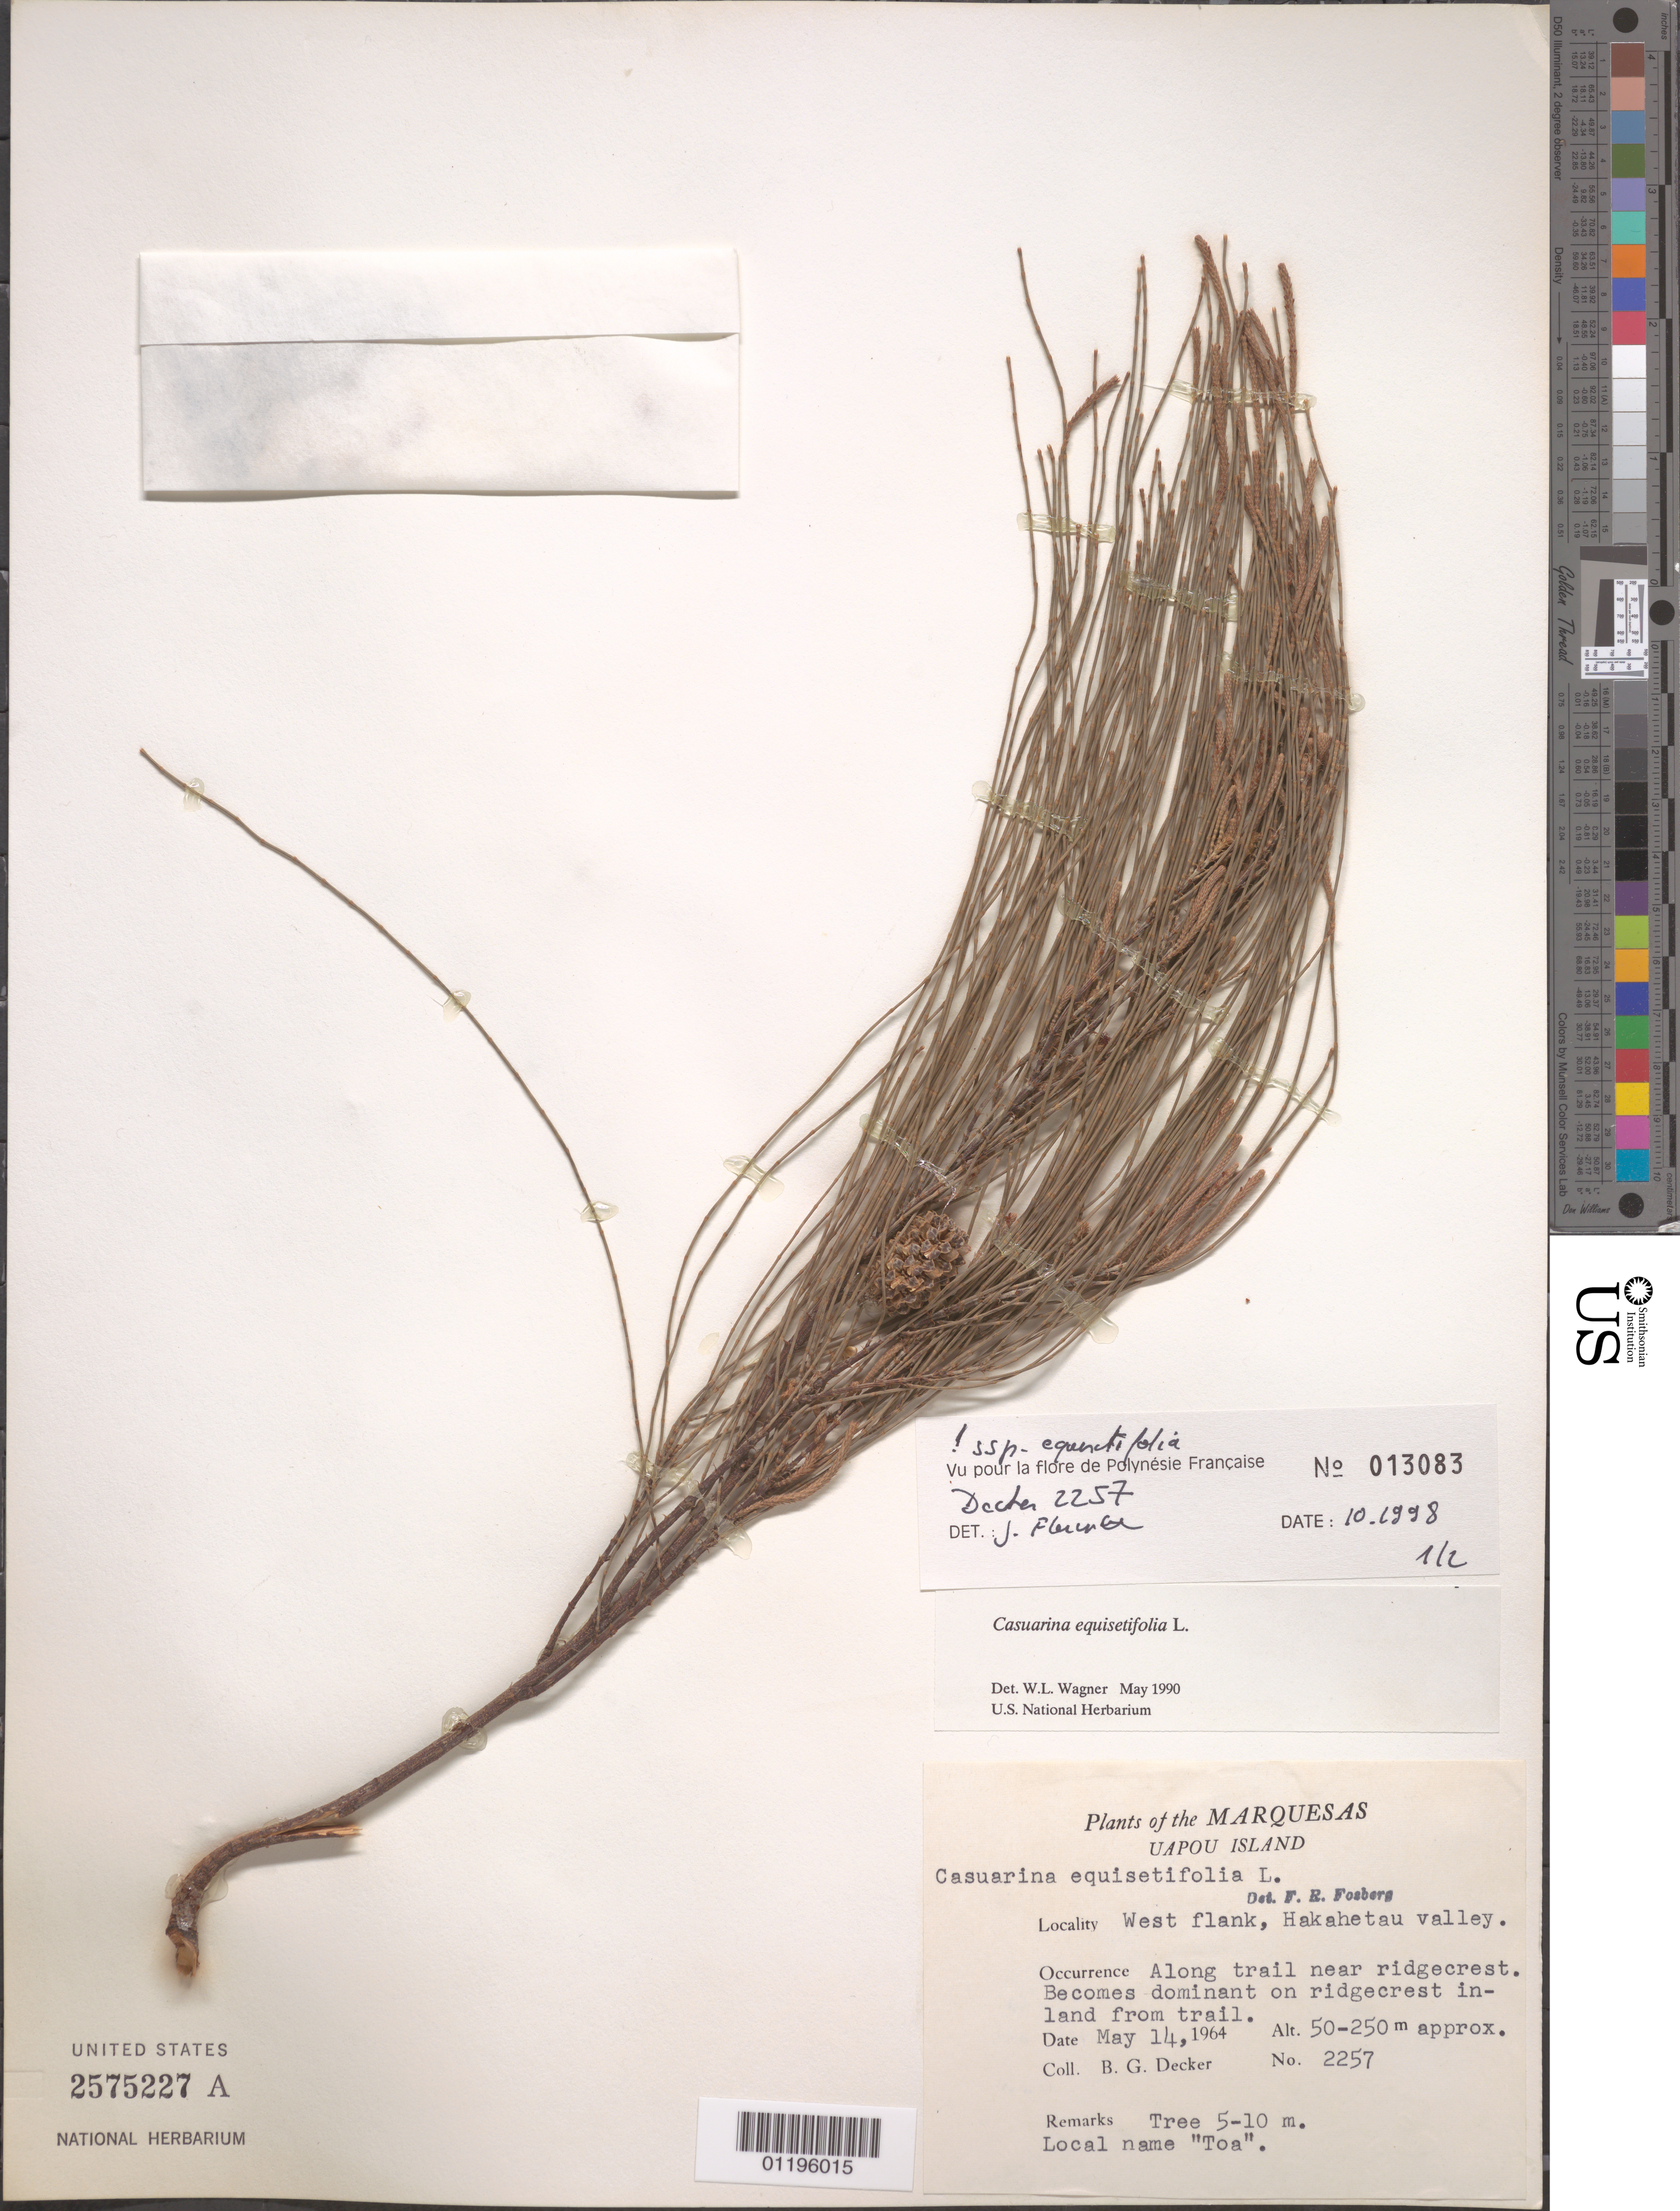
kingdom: Plantae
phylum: Tracheophyta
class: Magnoliopsida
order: Fagales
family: Casuarinaceae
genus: Casuarina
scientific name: Casuarina equisetifolia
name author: L.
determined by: Wagner, W. L., (BOT), Smithsonian Institution - National Museum of Natural History (UNITED STATES)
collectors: B. G. Decker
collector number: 2257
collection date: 1964-05-14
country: French Polynesia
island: Ua Pou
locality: Hakahetau Valley, W flank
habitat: Along trail near ridgecrest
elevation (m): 50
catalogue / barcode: US 2575227A